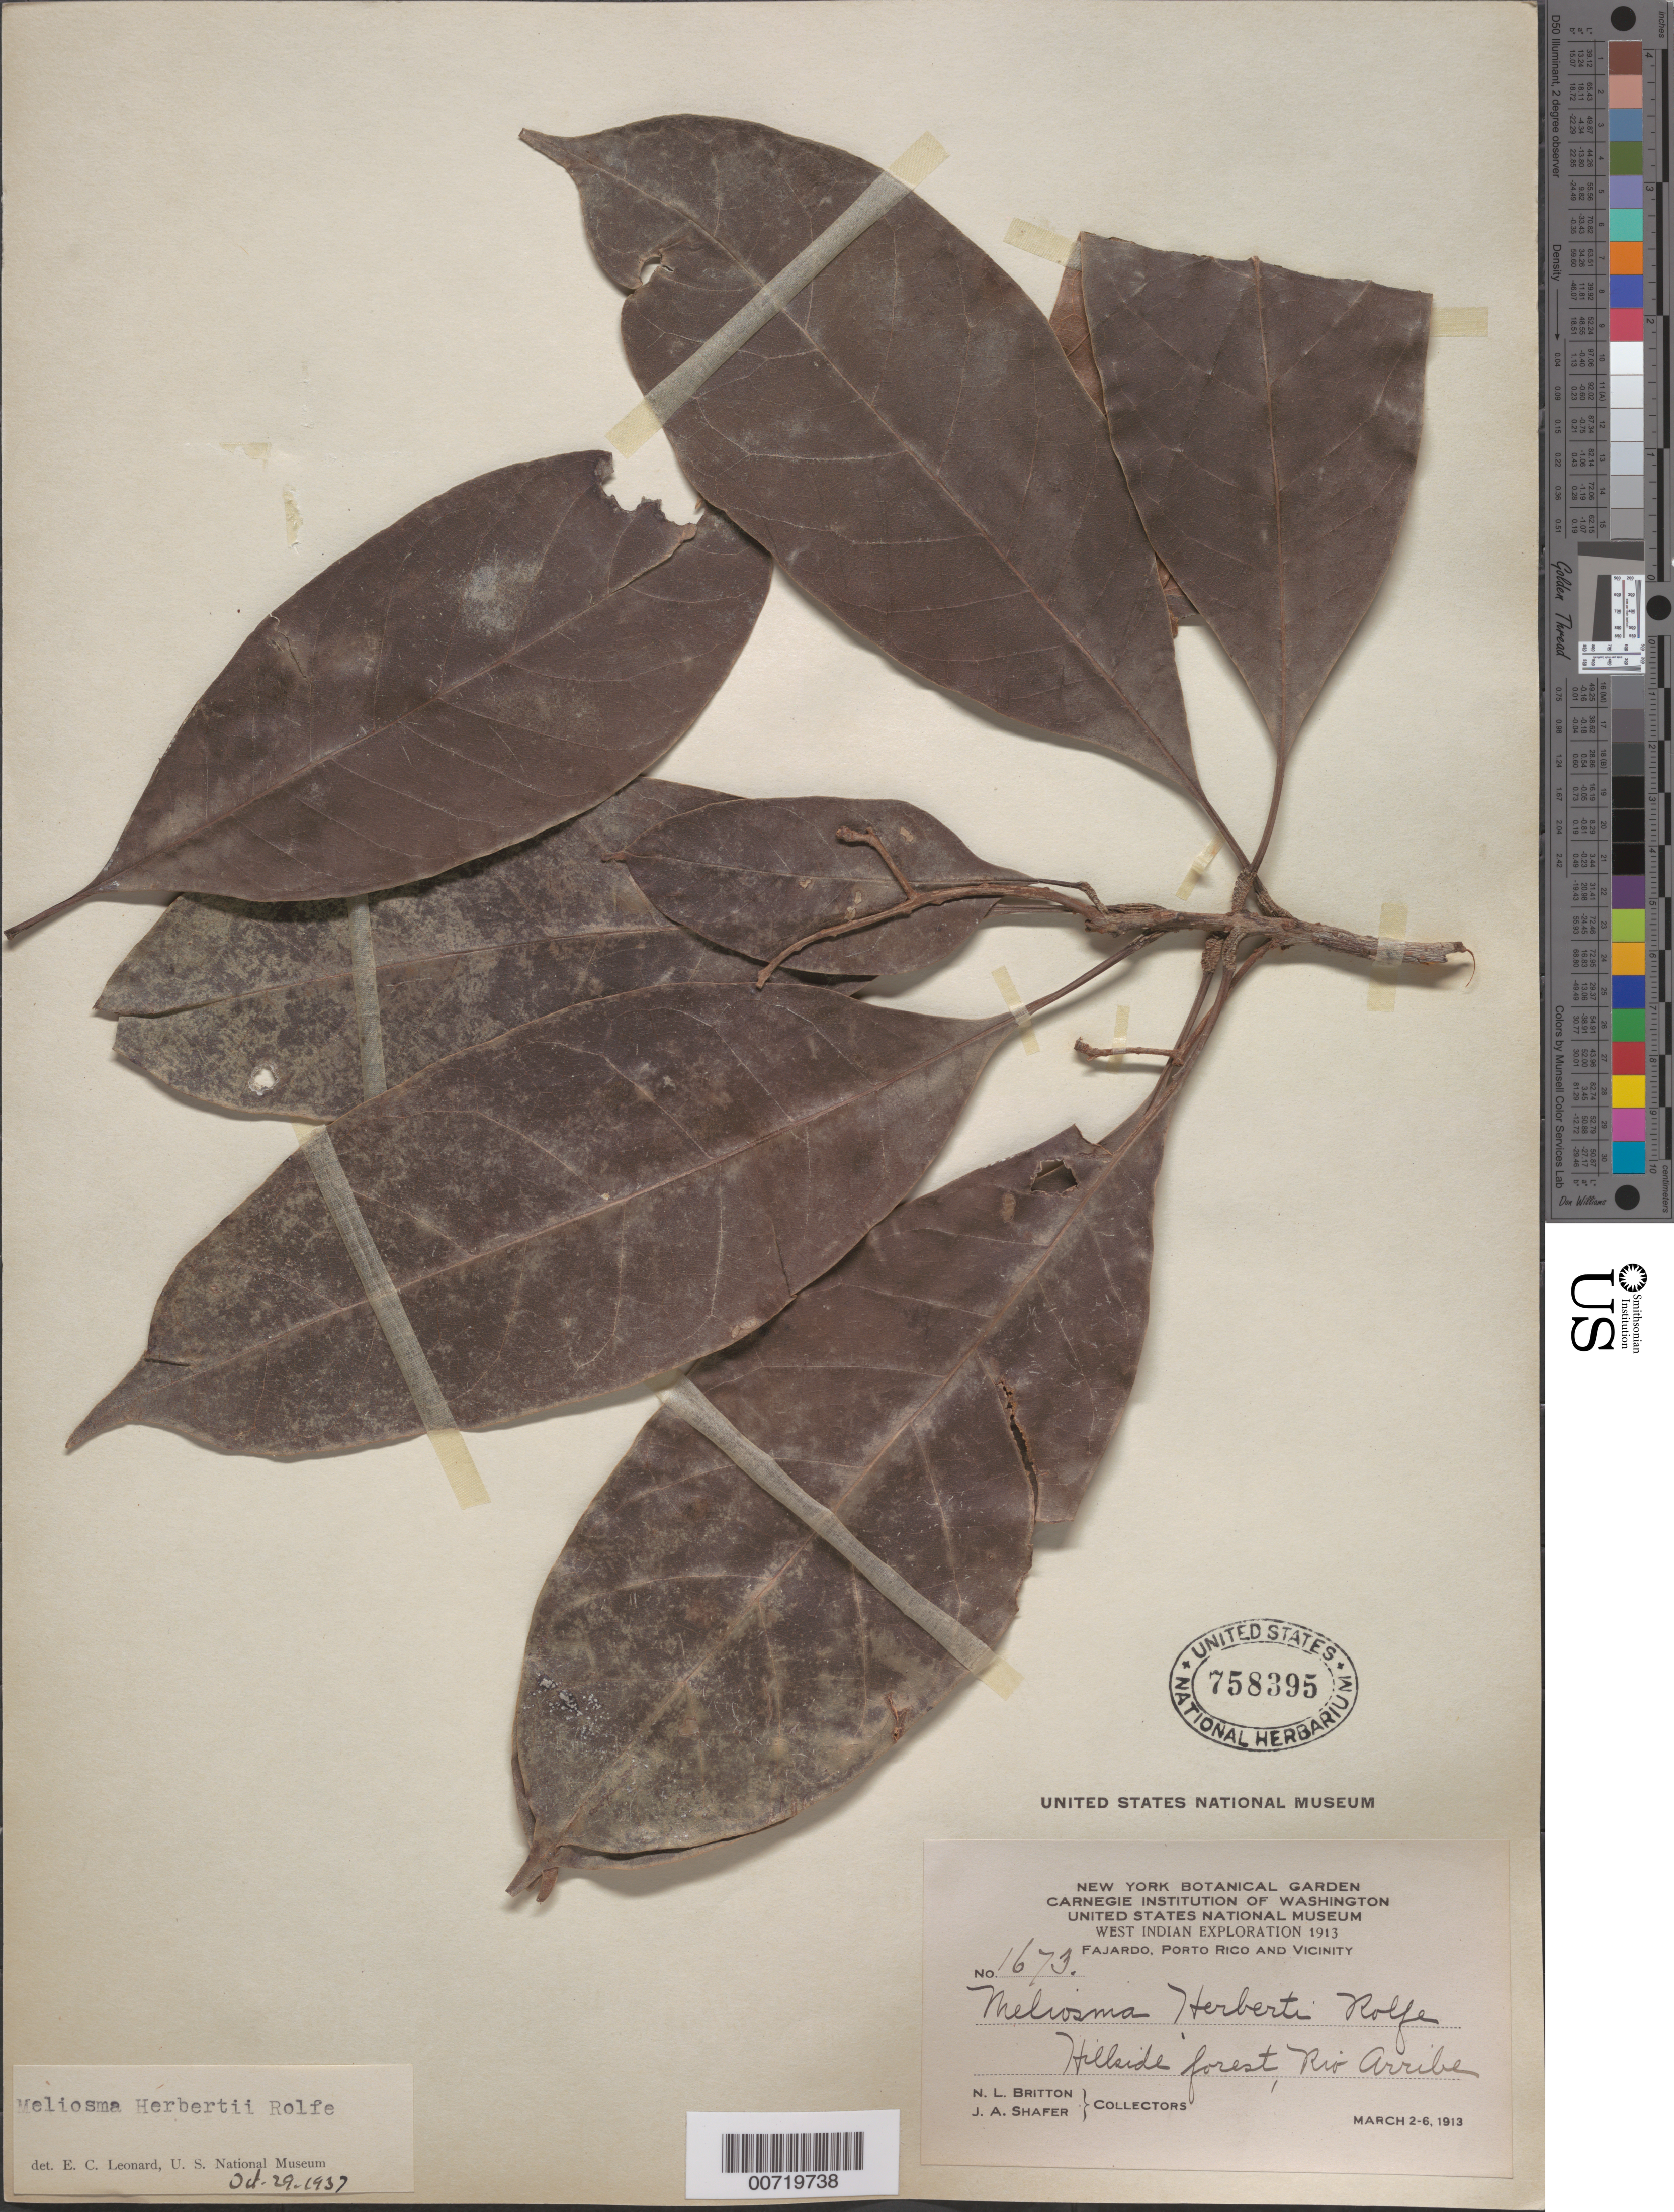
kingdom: Plantae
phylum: Tracheophyta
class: Magnoliopsida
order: Proteales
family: Sabiaceae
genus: Meliosma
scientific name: Meliosma herbertii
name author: Rolfe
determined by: Leonard, Emery C., (US)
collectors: N. Britton & J. A. Shafer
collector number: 1673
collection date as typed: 02 Mar 1913 to 06 Mar 1913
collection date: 1913-03-02/1913-03-06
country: Puerto Rico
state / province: Fajardo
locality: Fajardo, Río Arriba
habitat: Hillside forest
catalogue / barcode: US 758395